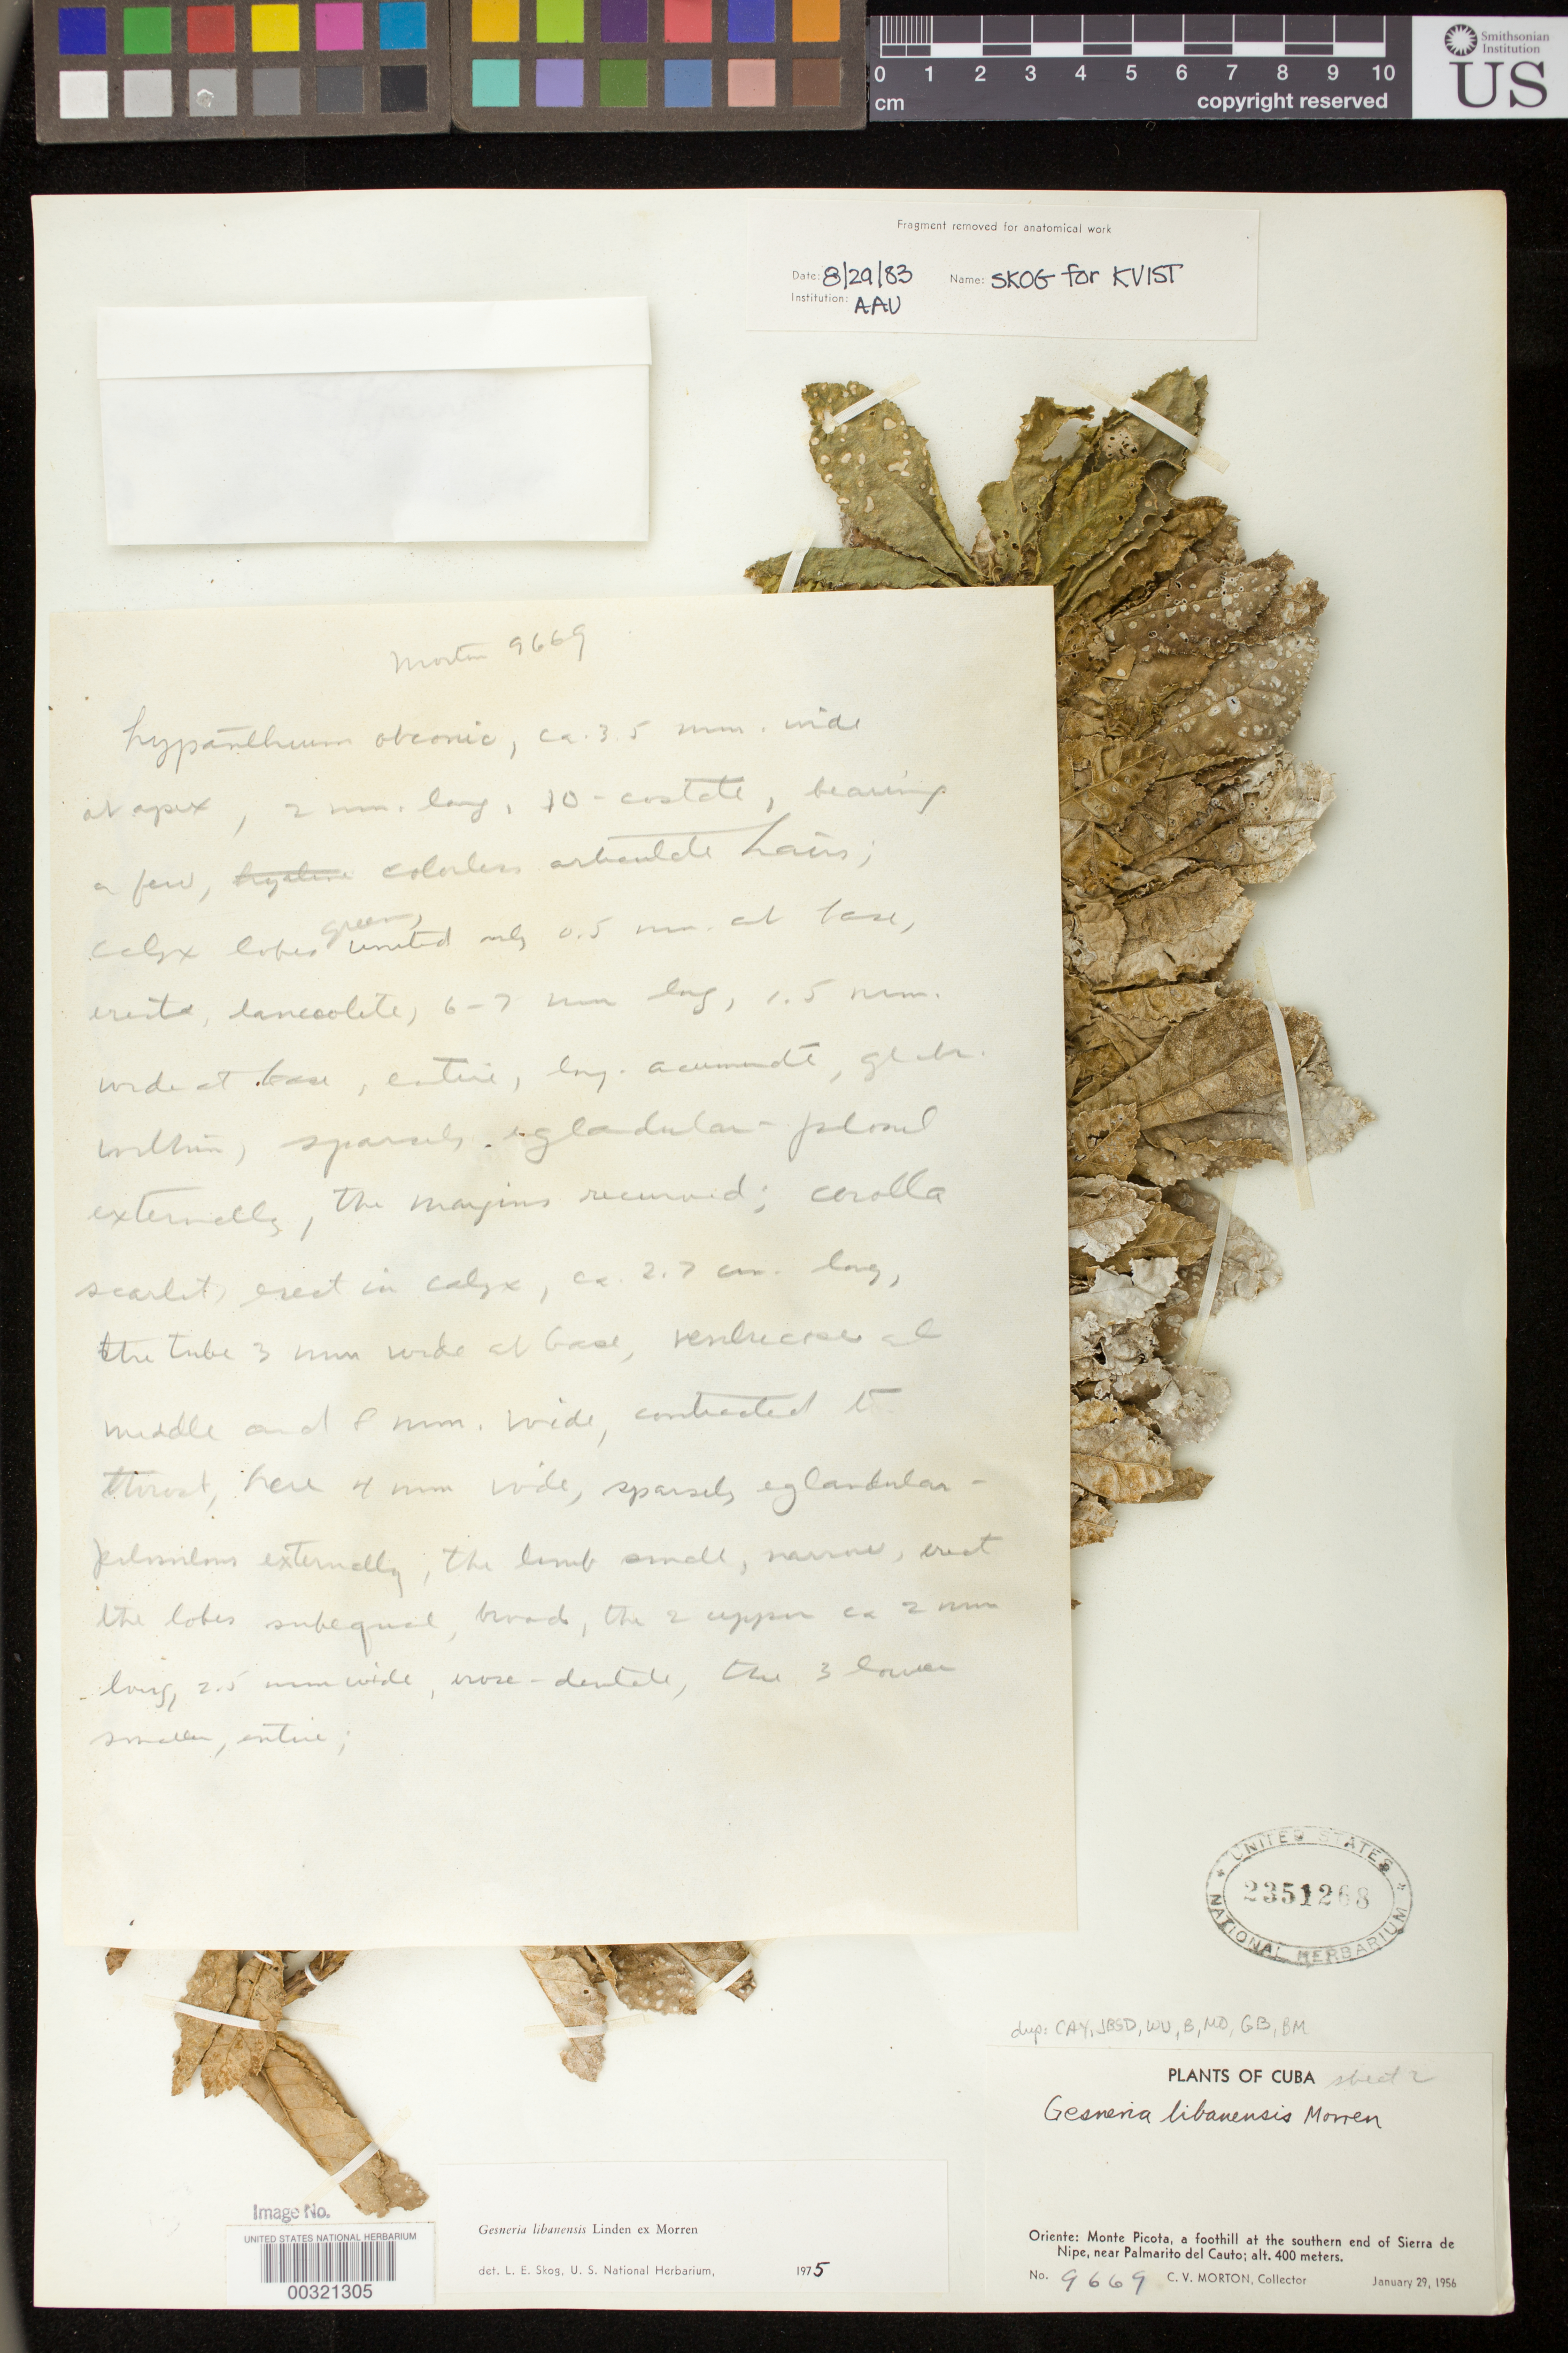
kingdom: Plantae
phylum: Tracheophyta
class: Magnoliopsida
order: Lamiales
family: Gesneriaceae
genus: Gesneria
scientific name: Gesneria libanensis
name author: Linden ex C. Morren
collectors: C. V. Morton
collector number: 9669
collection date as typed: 29 Jan 1956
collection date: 1956-01-29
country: Cuba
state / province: Oriente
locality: Monte Picote, a foothill at the southern end of Sierra de Nipe, near Palmarito del Cauto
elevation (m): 400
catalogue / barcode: US 2351268